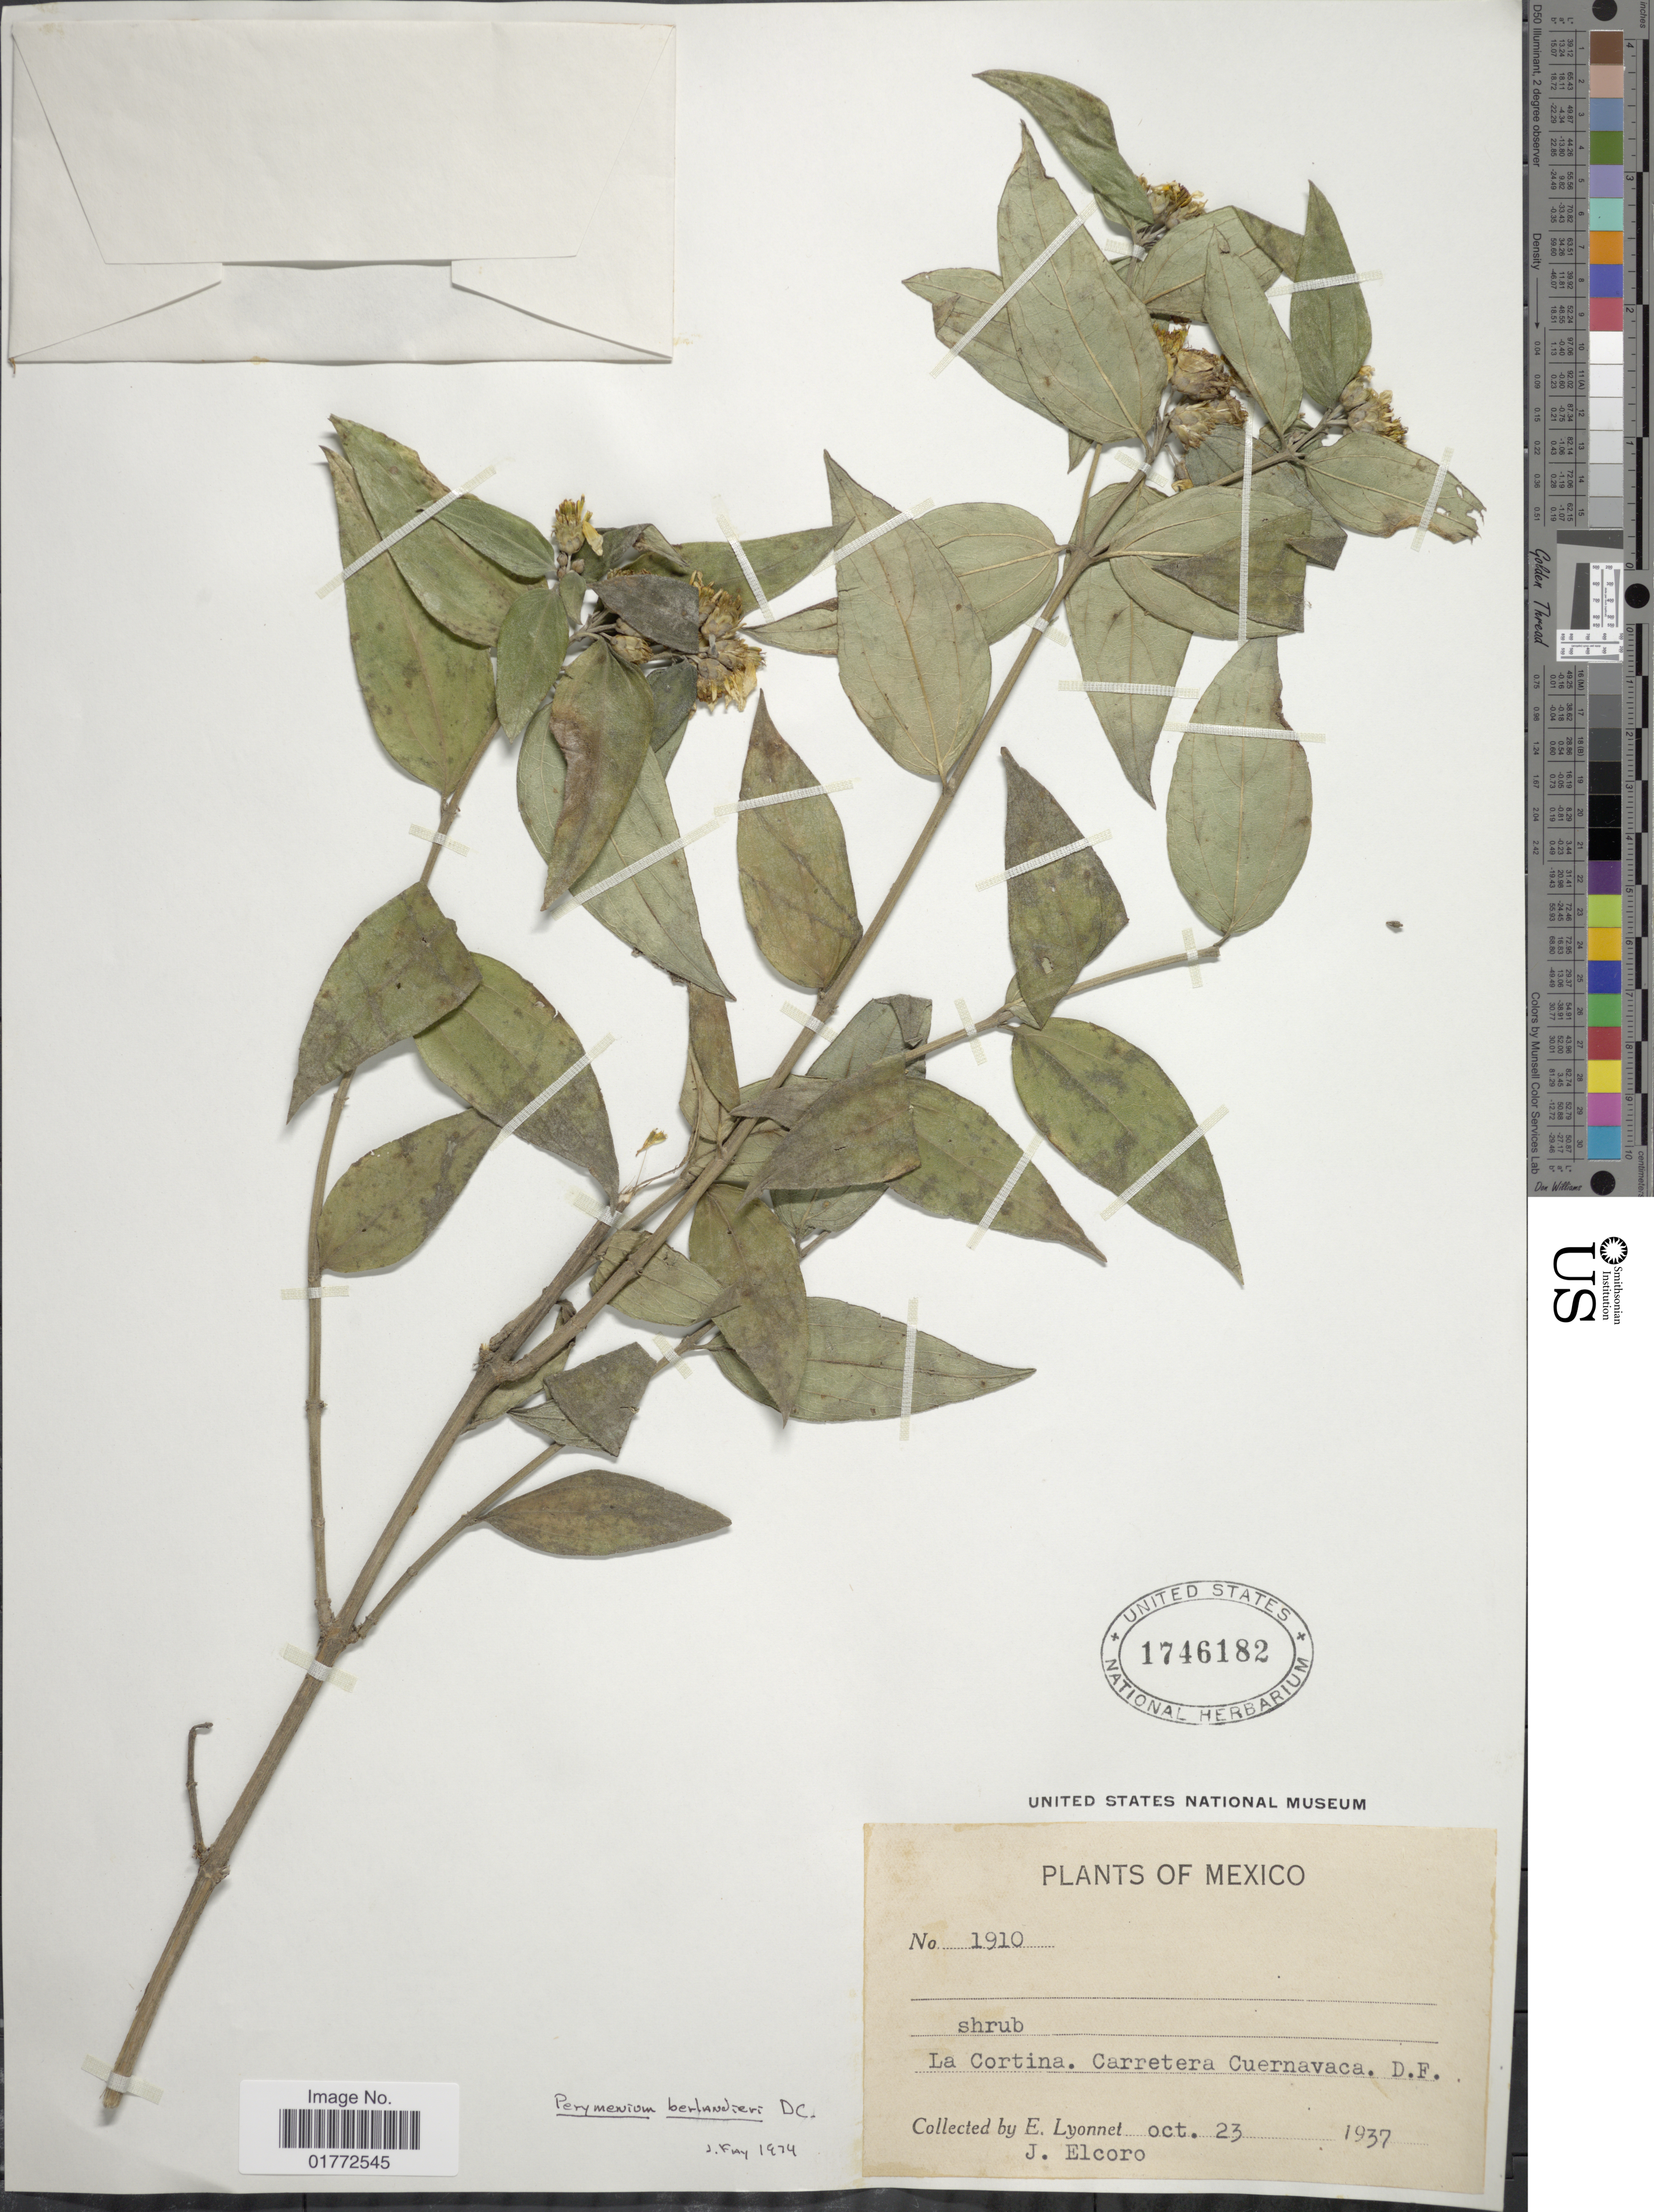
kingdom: Plantae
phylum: Tracheophyta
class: Magnoliopsida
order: Asterales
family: Asteraceae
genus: Perymenium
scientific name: Perymenium berlandieri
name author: DC.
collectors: E. Lyonnet & J. Elcoro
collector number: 1910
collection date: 1937-10-23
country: Mexico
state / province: Distrito Federal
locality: La Cortina, Carretera Cuernavaca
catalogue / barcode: US 1746182